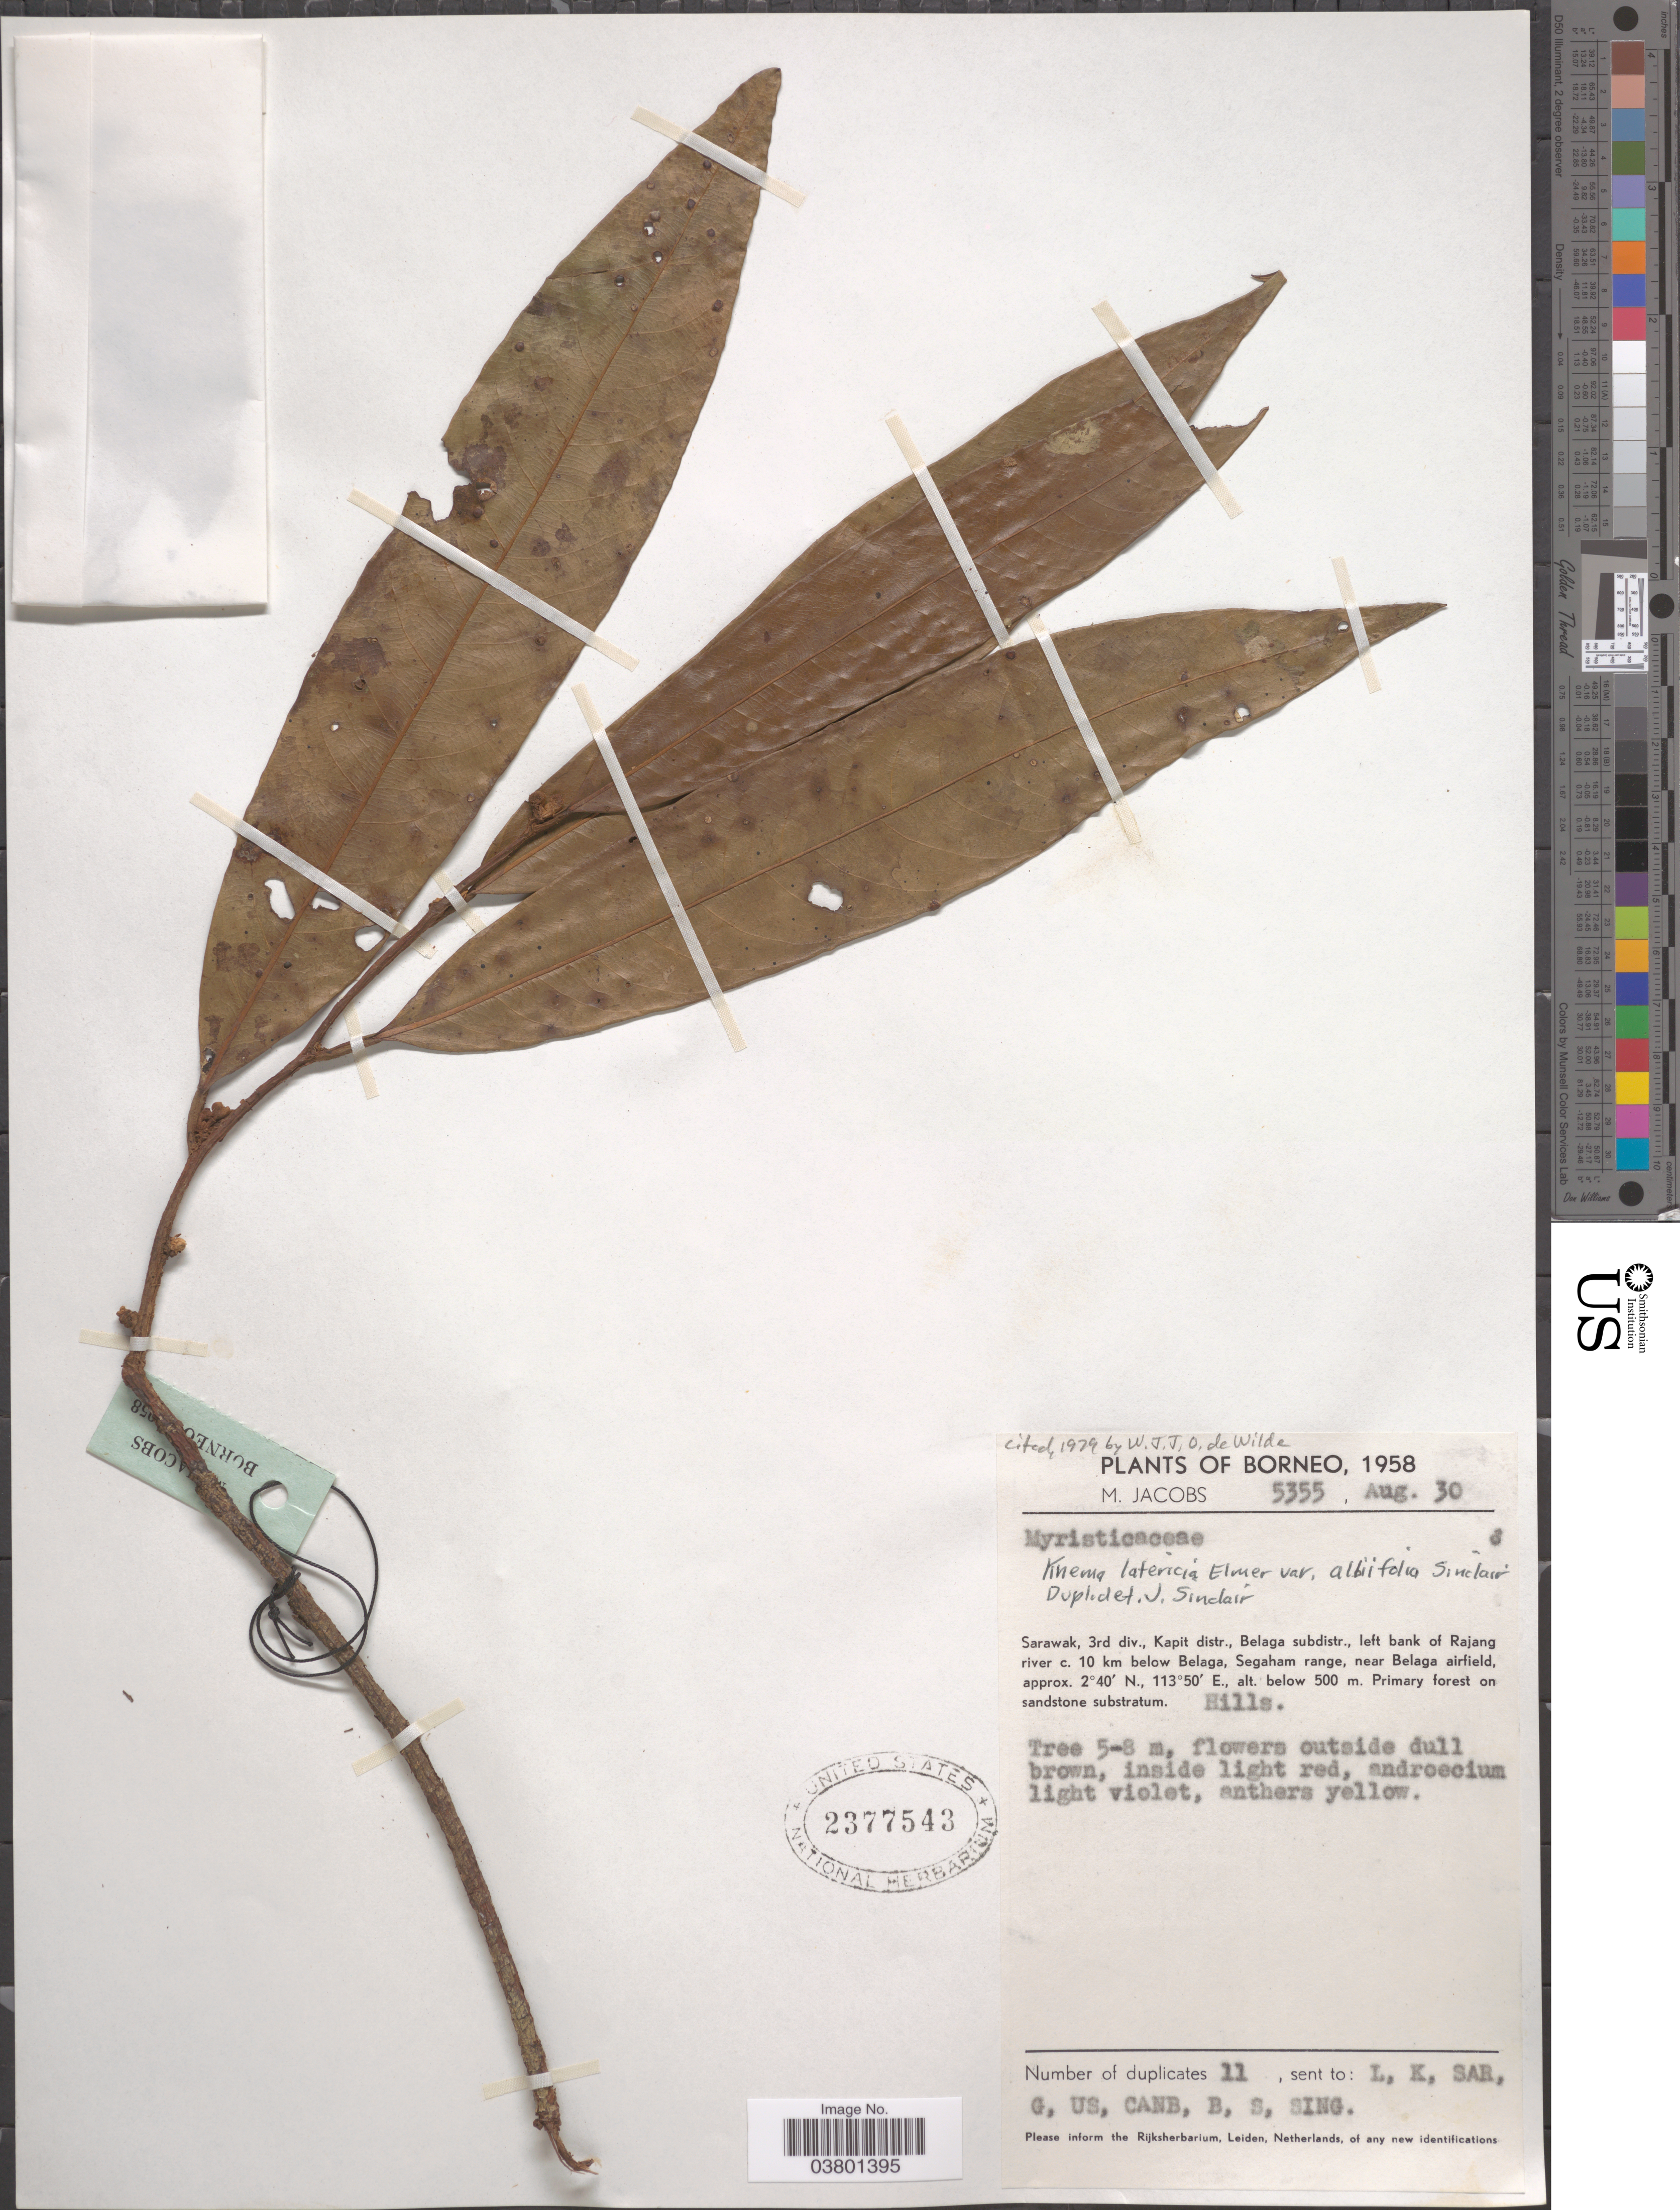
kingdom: Plantae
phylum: Tracheophyta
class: Magnoliopsida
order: Magnoliales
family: Myristicaceae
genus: Knema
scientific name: Knema latericia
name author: Elmer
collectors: M. Jacobs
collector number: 5355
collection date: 1958-08-30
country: Malaysia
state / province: Sarawak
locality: Borneo. 3rd div., Kapit distr., Belaga subdistr., left bank of Rajang river c. 10 km below Belaga, Segaham range, near Belaga airfield.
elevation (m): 500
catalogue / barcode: US 2377543